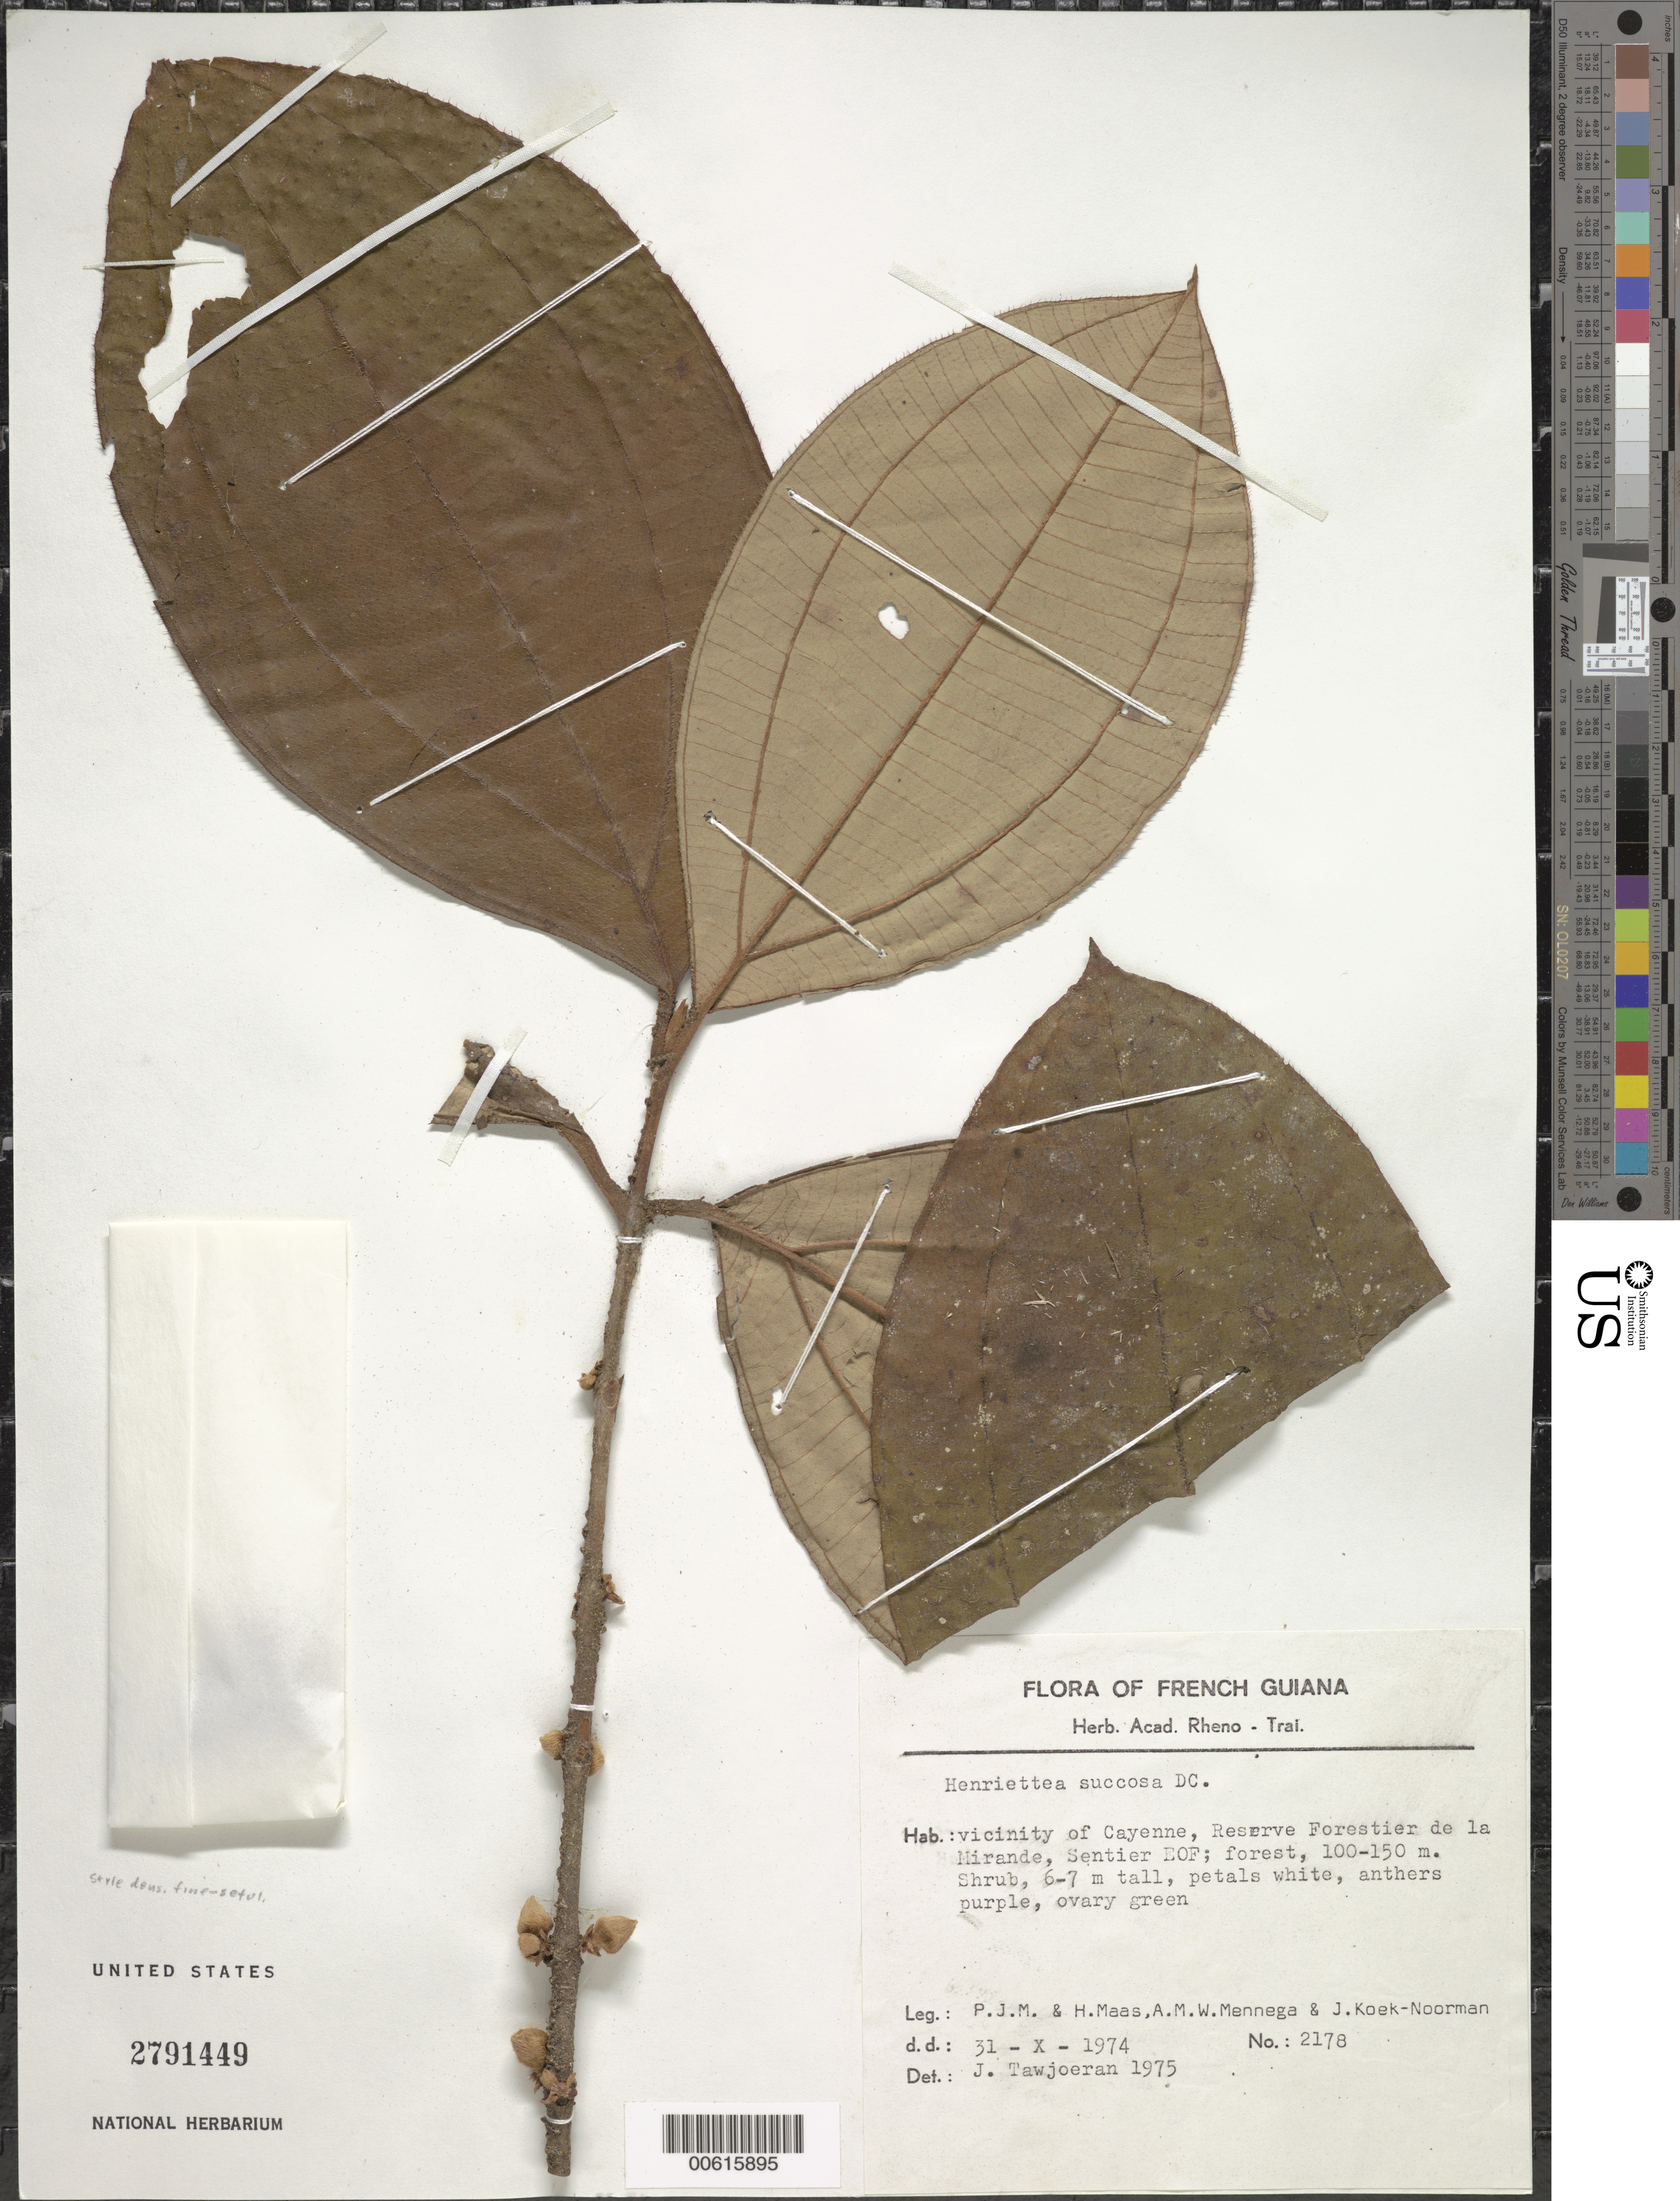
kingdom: Plantae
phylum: Tracheophyta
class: Magnoliopsida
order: Myrtales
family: Melastomataceae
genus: Henriettea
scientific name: Henriettea succosa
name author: (Aubl.) DC.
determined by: Tawjoeran, J.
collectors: P. Maas, H. Maas, A. M. Mennega & J. Koek-Noorman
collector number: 2178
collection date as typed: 31-Oct-74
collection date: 1974-10-31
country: French Guiana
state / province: Cayenne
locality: Cayenne, Reserve Forestier de la Mirande, Sentier EOF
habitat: Forest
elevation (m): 100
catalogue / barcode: US 2791449